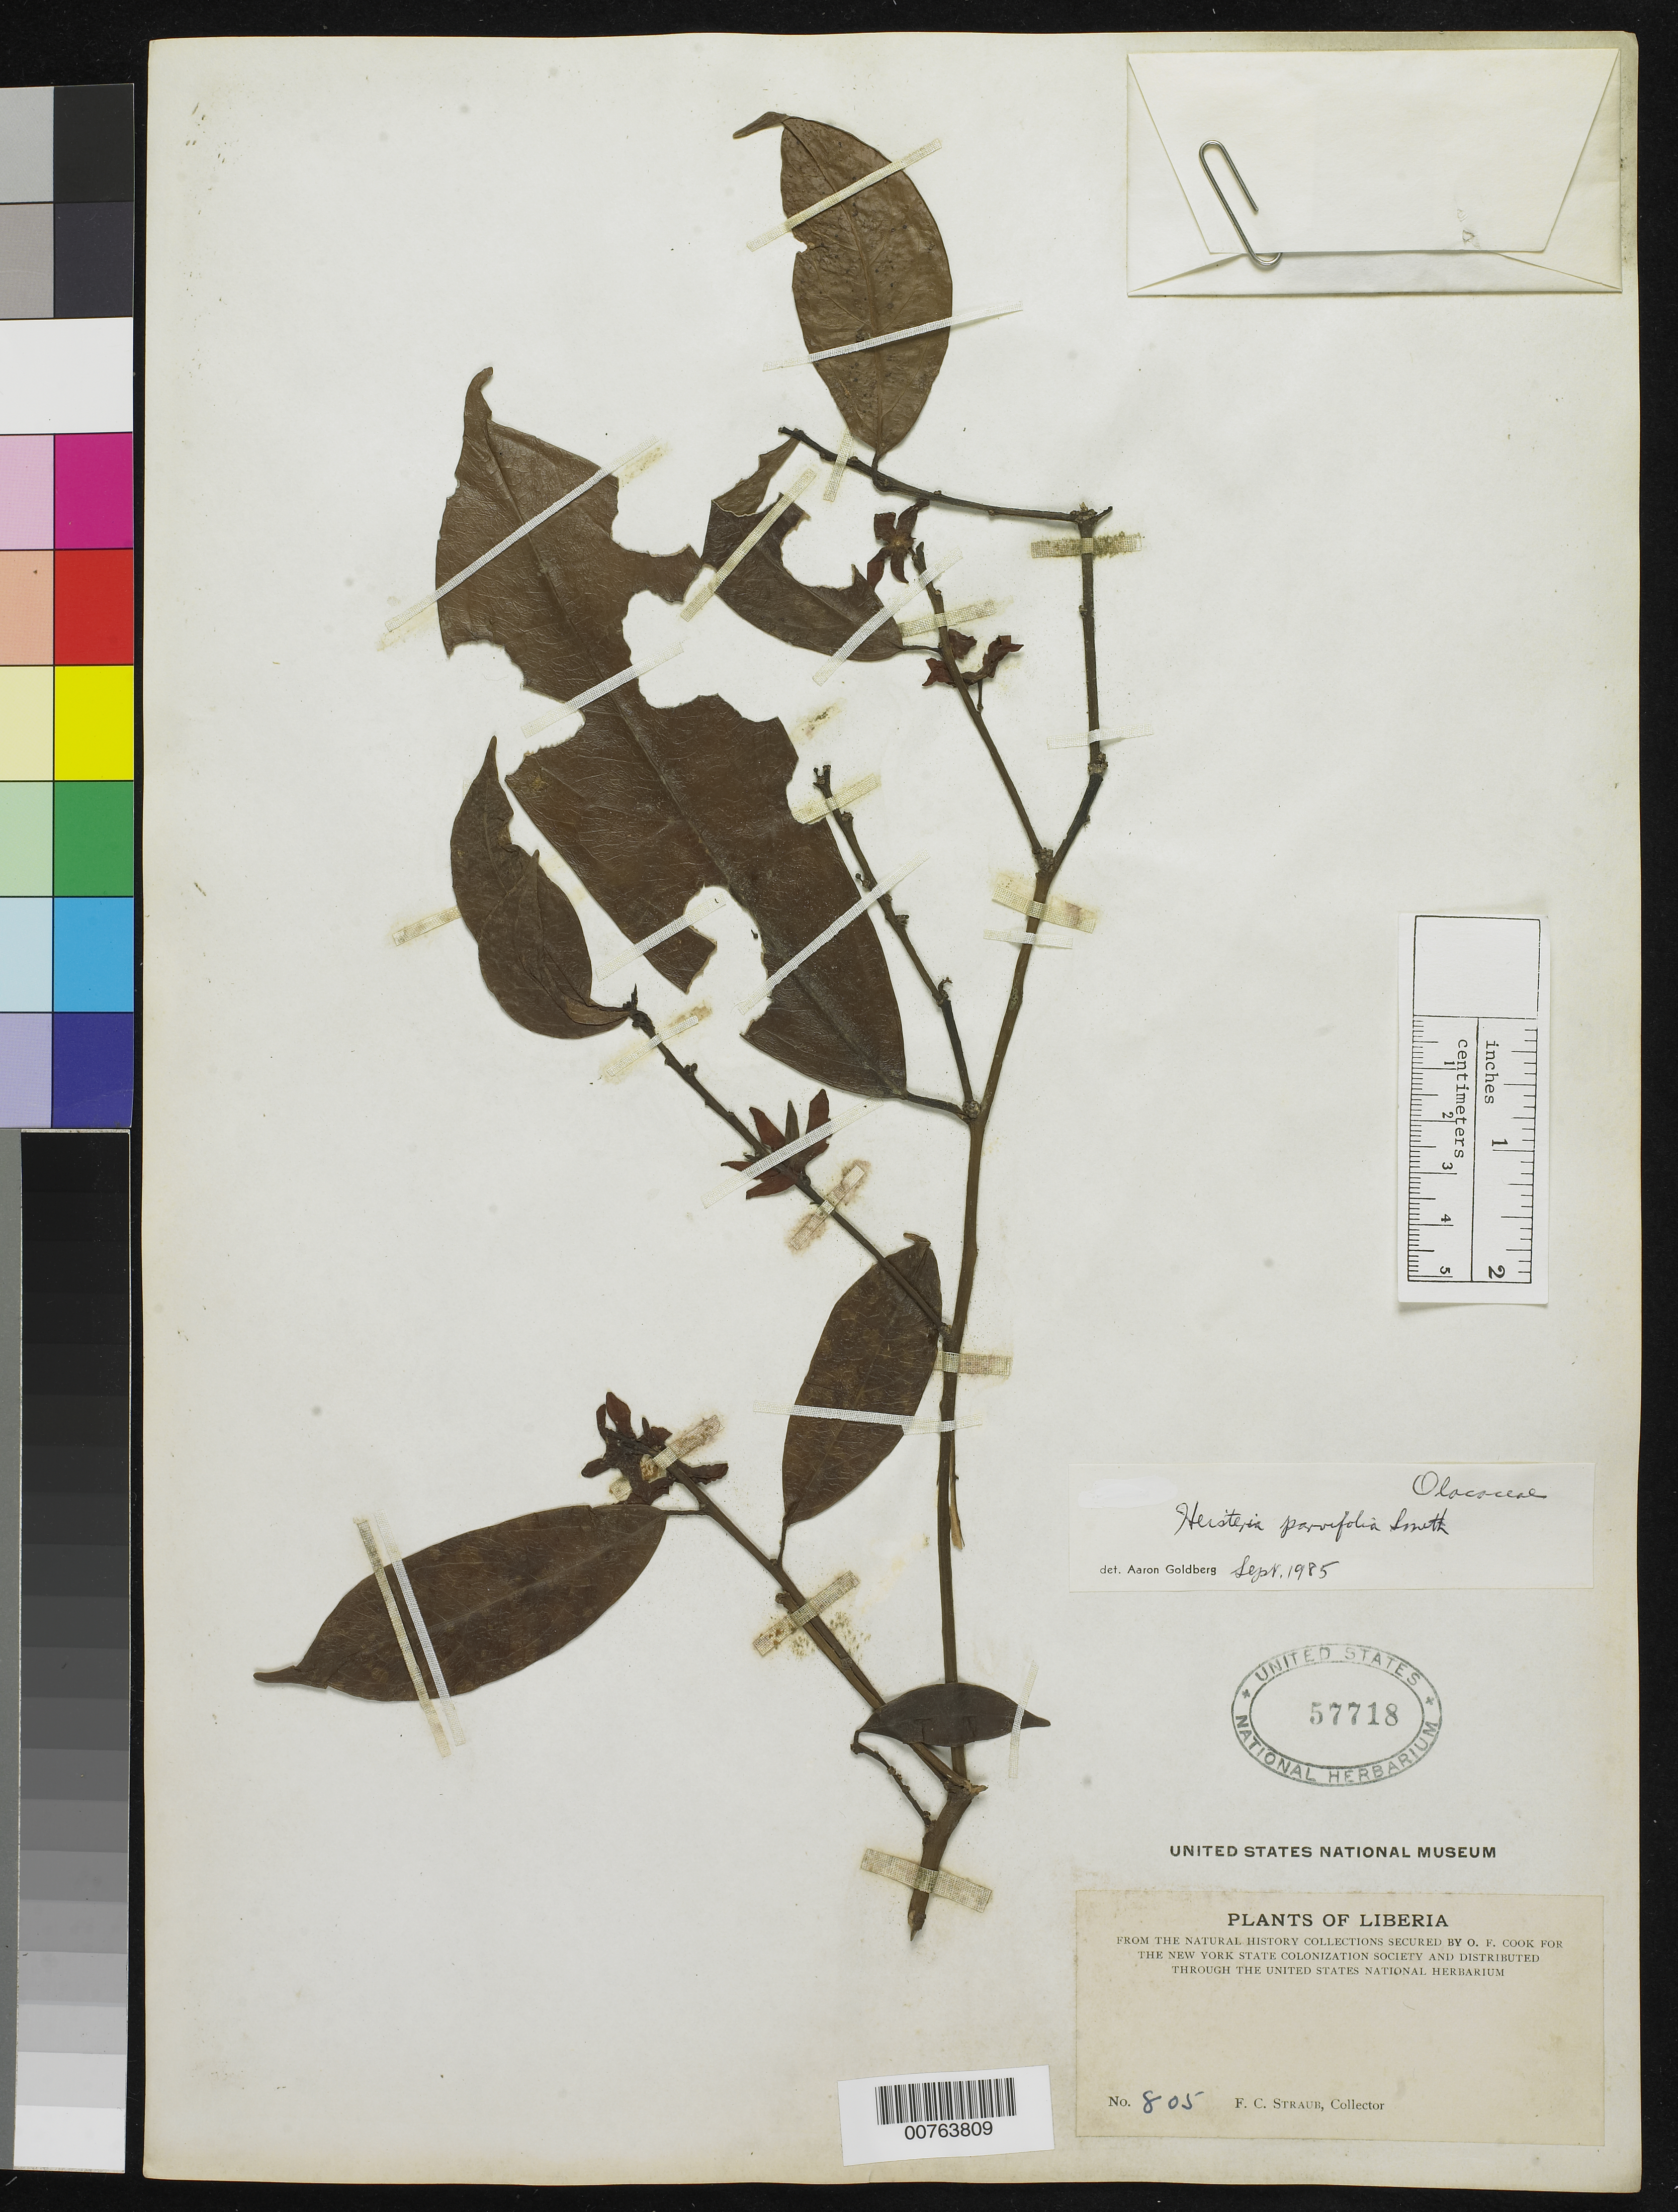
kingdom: Plantae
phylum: Tracheophyta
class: Magnoliopsida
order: Santalales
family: Erythropalaceae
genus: Heisteria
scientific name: Heisteria parvifolia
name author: Sm.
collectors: F. Straub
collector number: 805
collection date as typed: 18--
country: Liberia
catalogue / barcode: US 57718